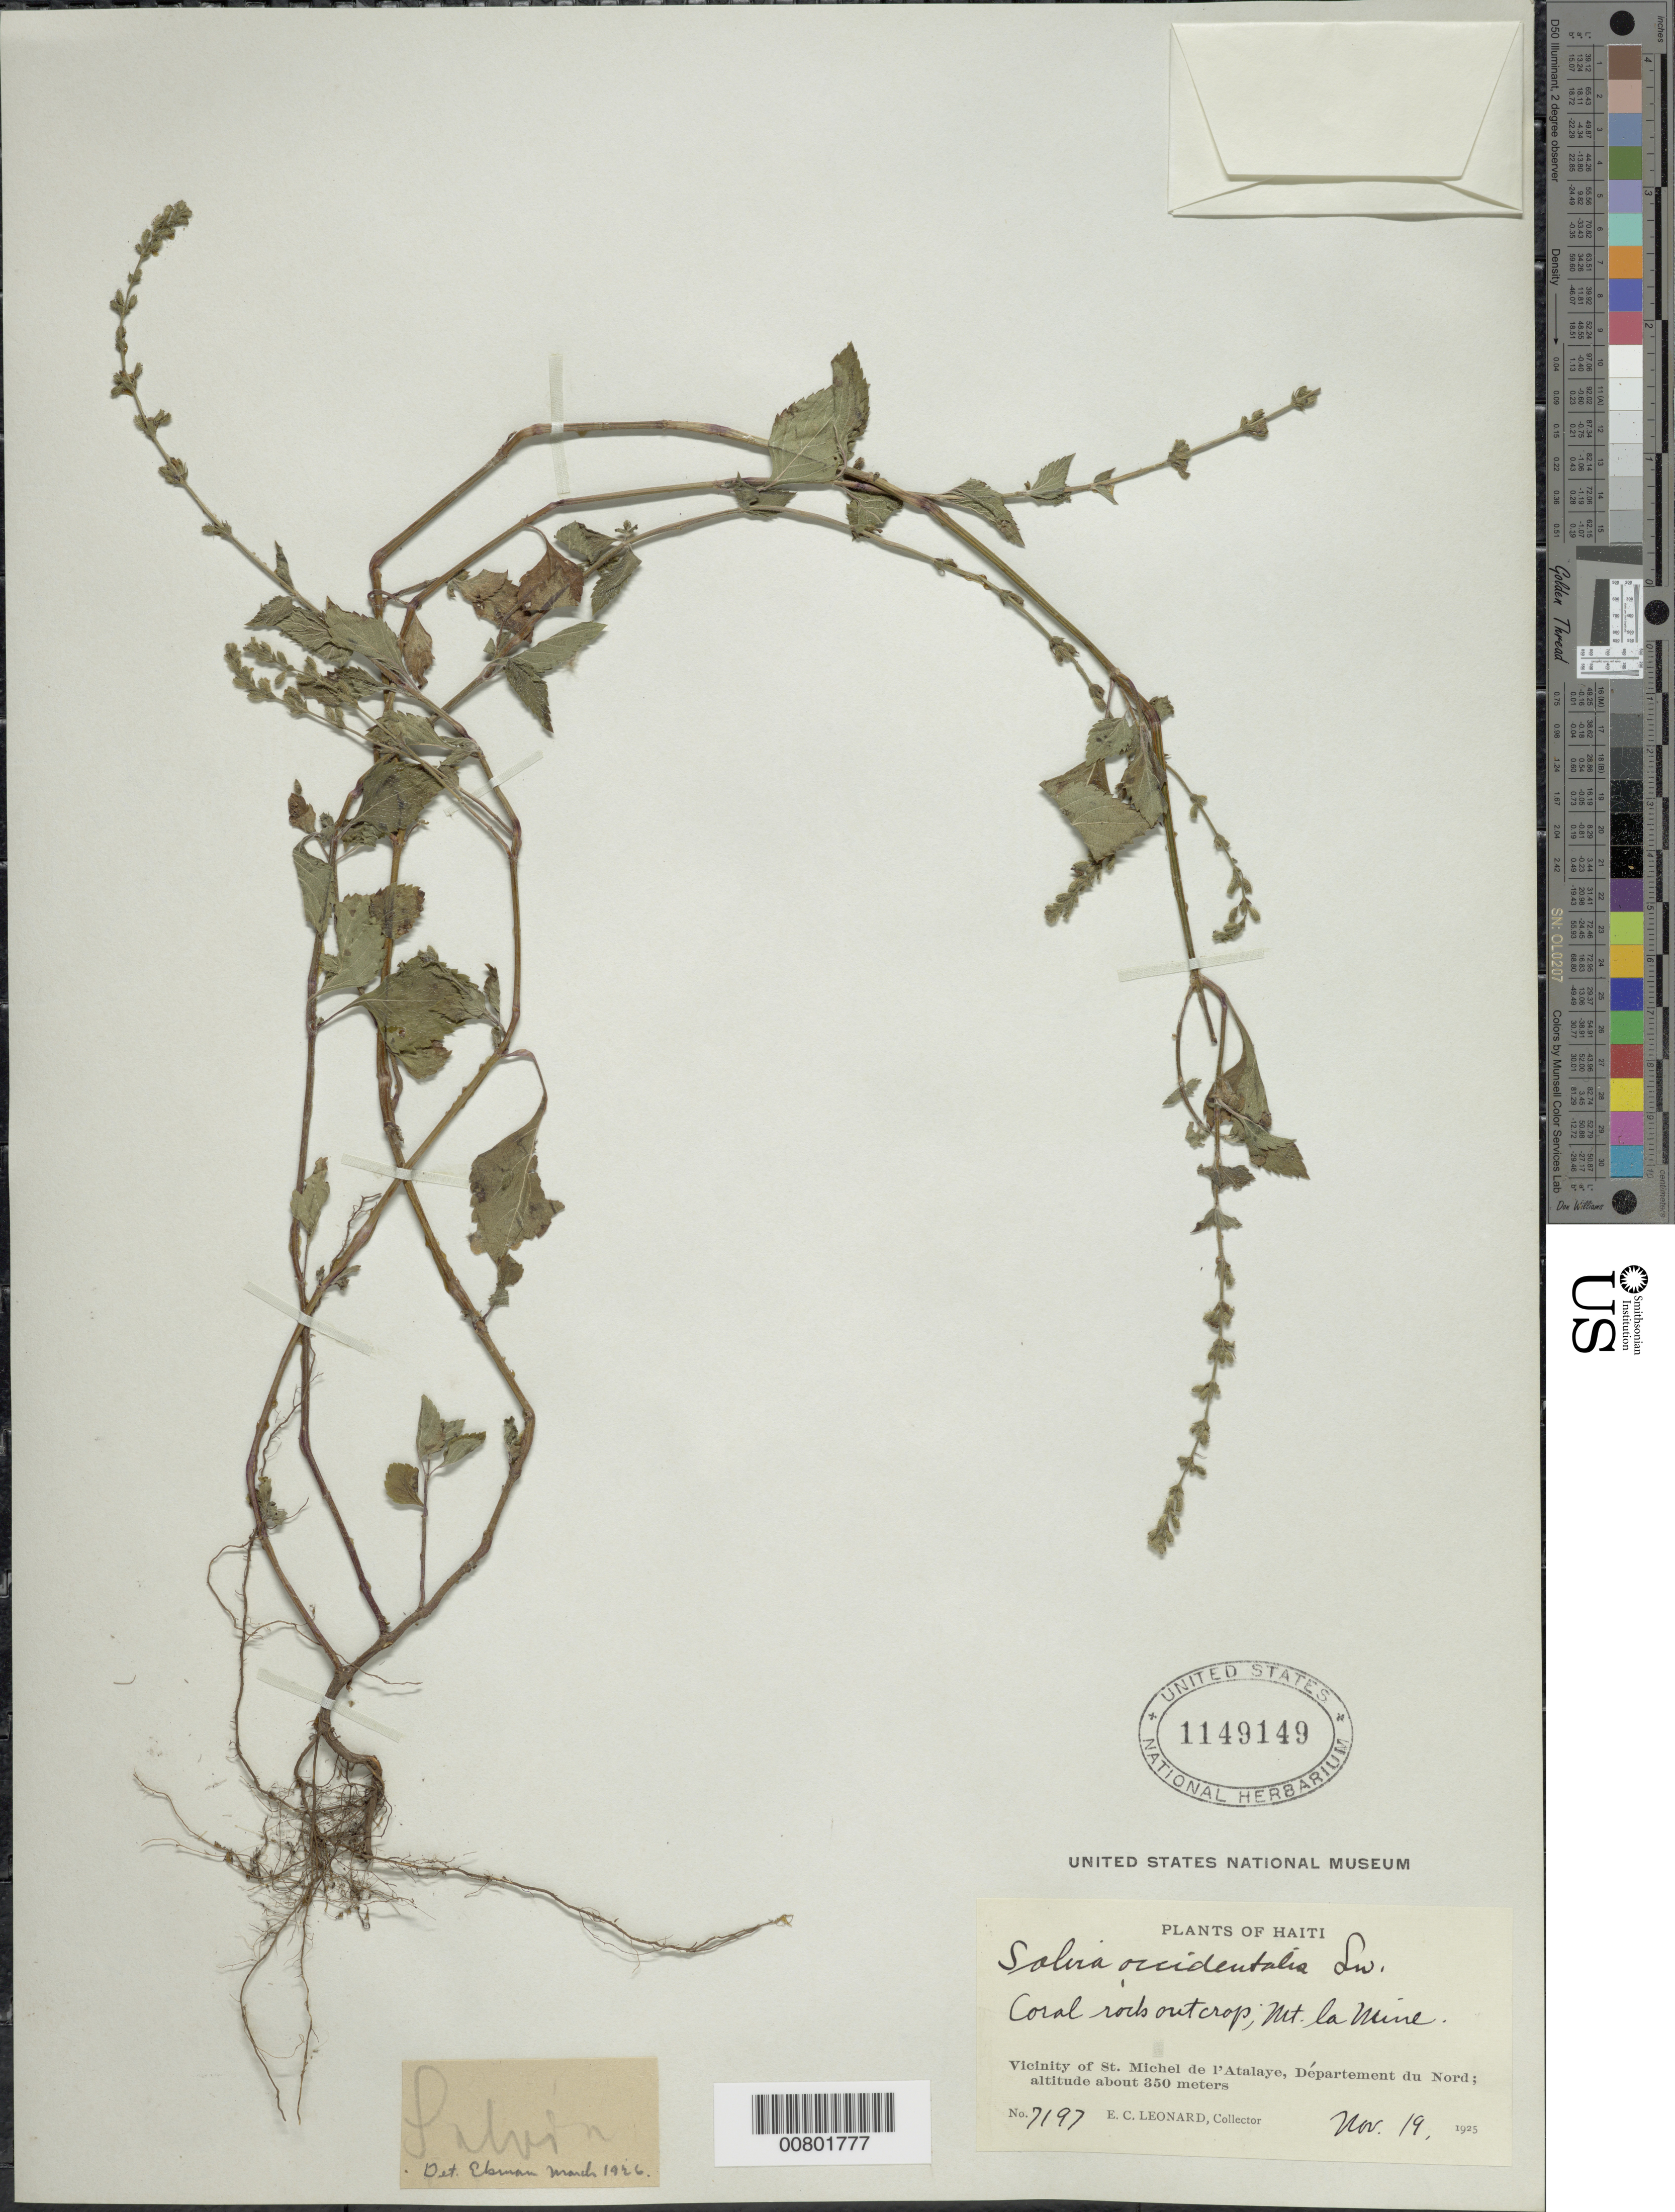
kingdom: Plantae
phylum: Tracheophyta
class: Magnoliopsida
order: Lamiales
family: Lamiaceae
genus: Salvia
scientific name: Salvia occidentalis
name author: Sw.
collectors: E. C. Leonard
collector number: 7197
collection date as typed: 19 Nov 1925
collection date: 1925-11-19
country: Haiti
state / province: Artibonite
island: Hispaniola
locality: Vicinity of St. Michel de l'Atalaye, Mt. la Mine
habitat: Coral rocks outcrop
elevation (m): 350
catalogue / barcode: US 1149149